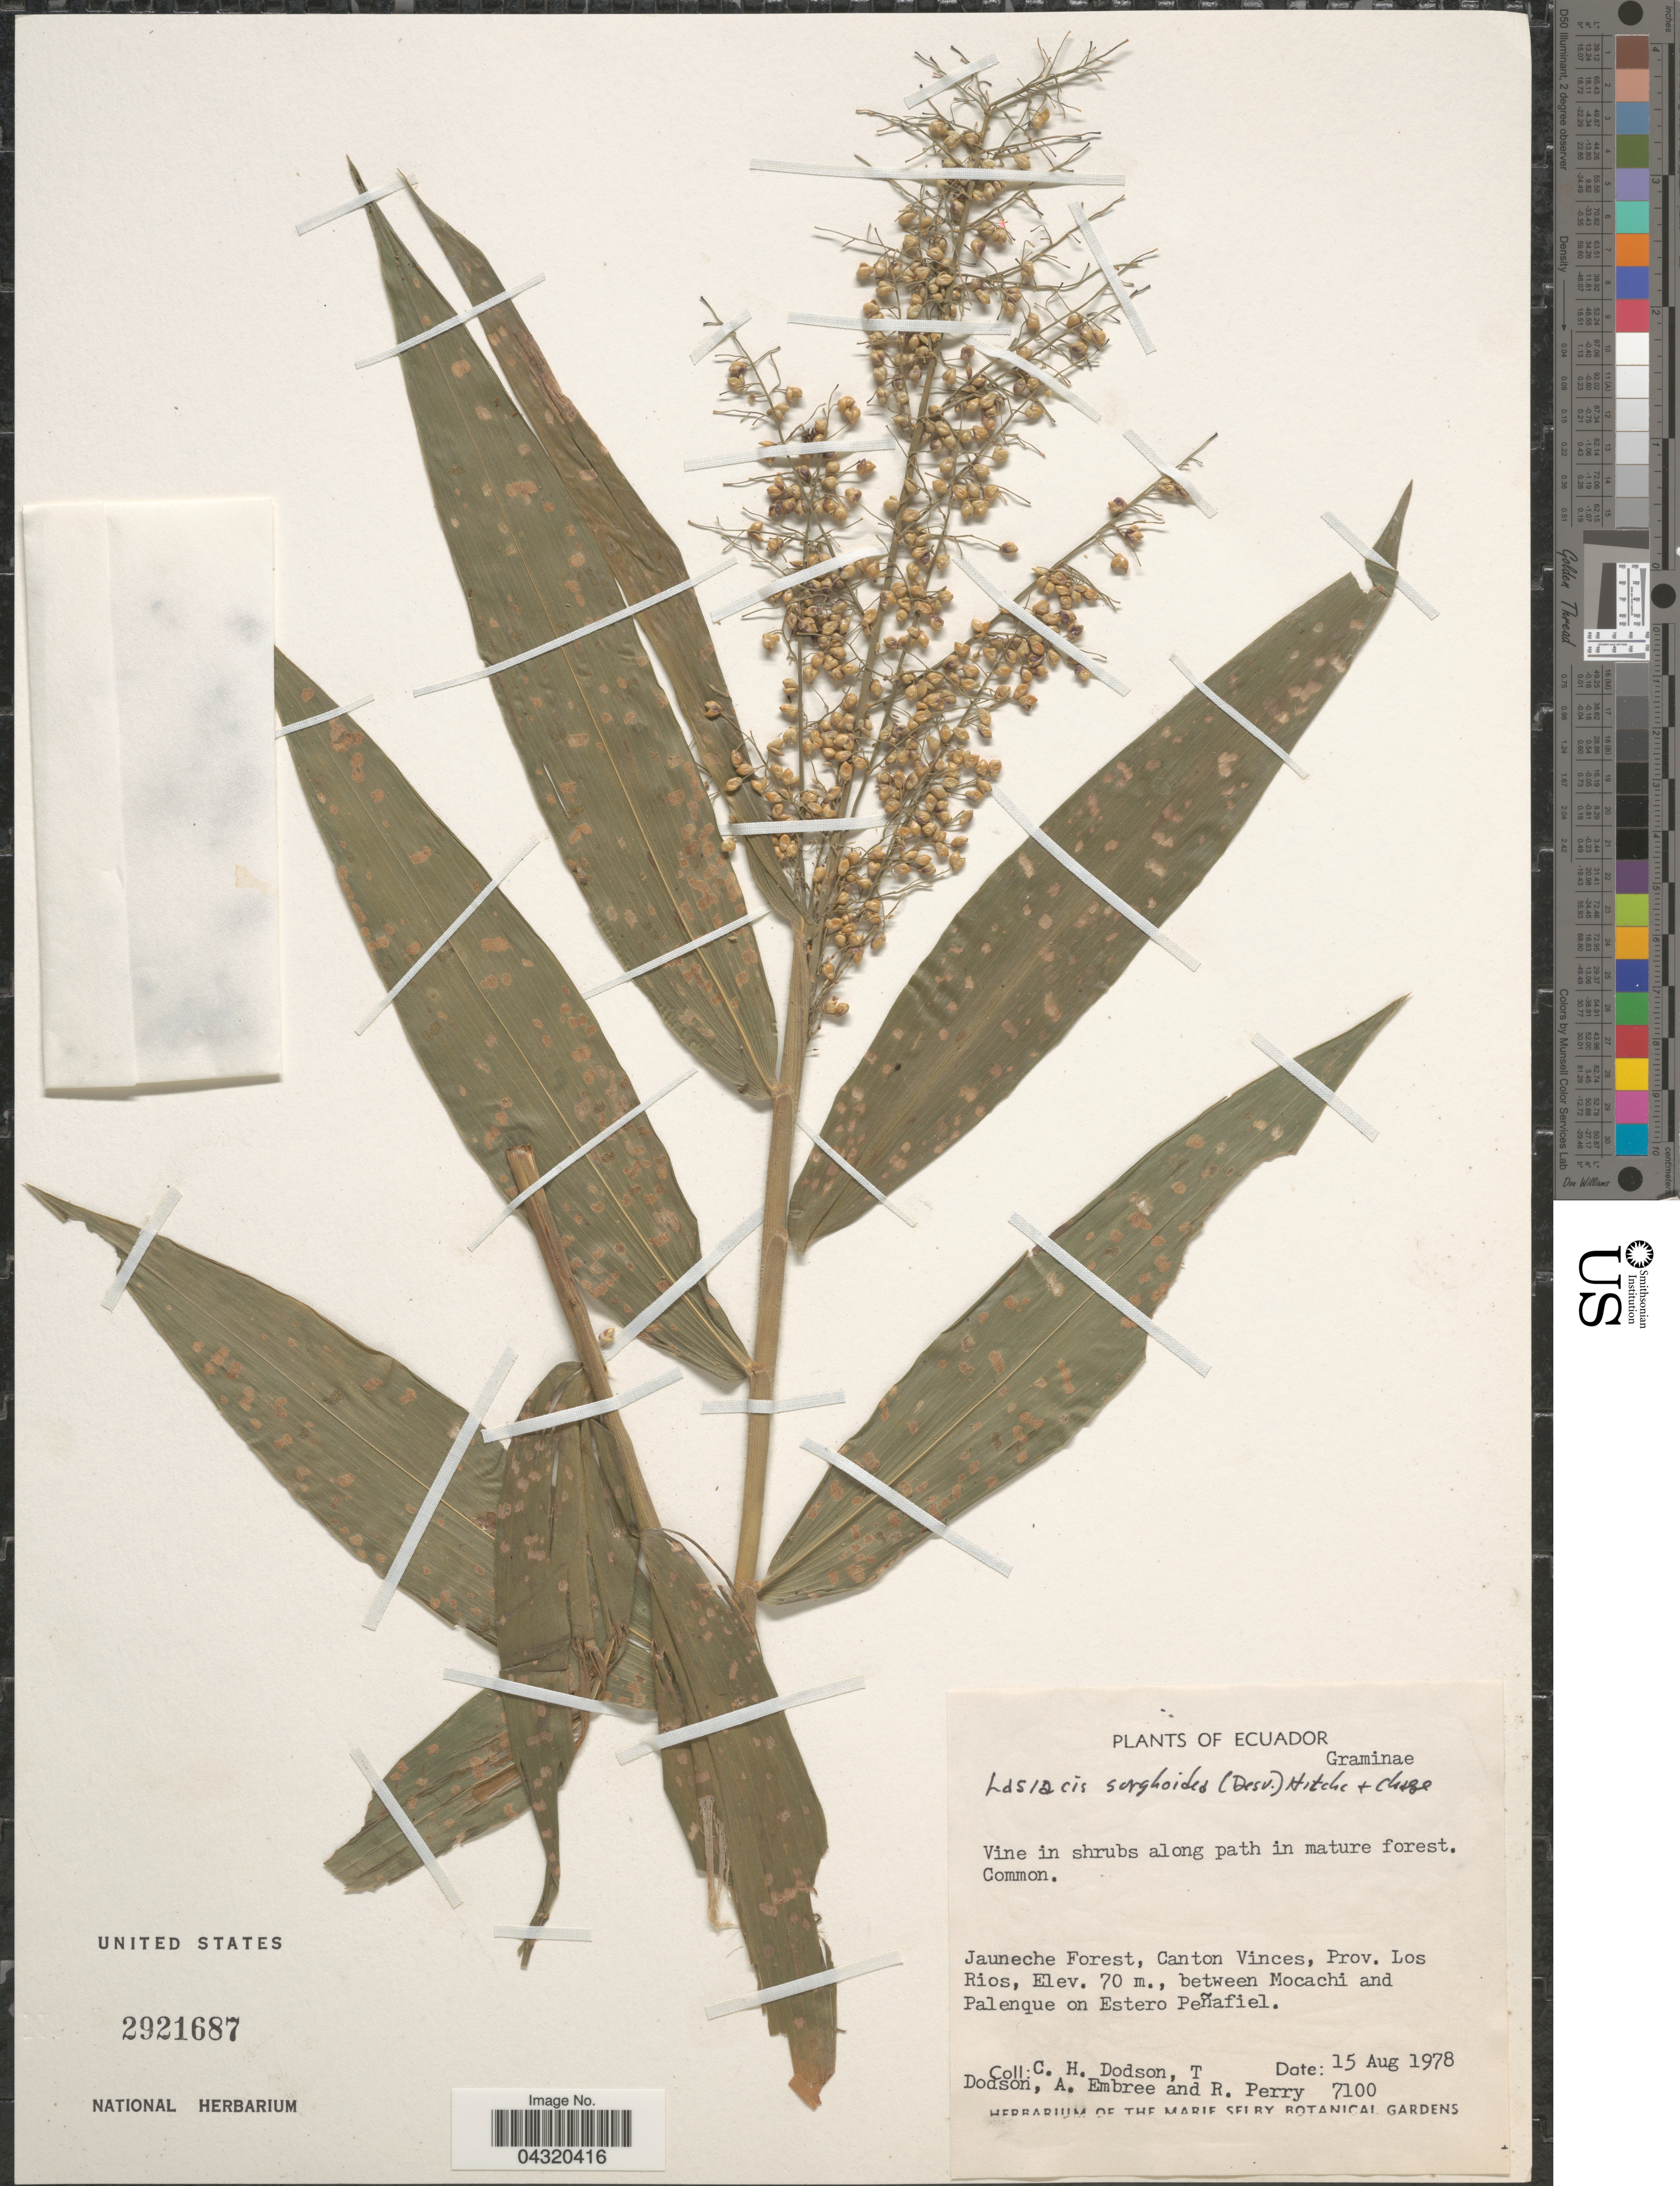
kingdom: Plantae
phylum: Tracheophyta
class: Liliopsida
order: Poales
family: Poaceae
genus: Lasiacis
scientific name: Lasiacis sorghoidea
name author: (Desv. ex Ham.) Hitchc. & Chase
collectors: C. H. Dodson, T. Dodson, A. Embree & R. Perry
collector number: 7100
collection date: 1978-08-15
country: Ecuador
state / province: Los Ríos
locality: In shrubs along path in mature forest. Jauneche Forest, Canton Vinces, between Mocachi and Palenque on Estero Peñafiel.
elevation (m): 70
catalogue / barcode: US 2921687